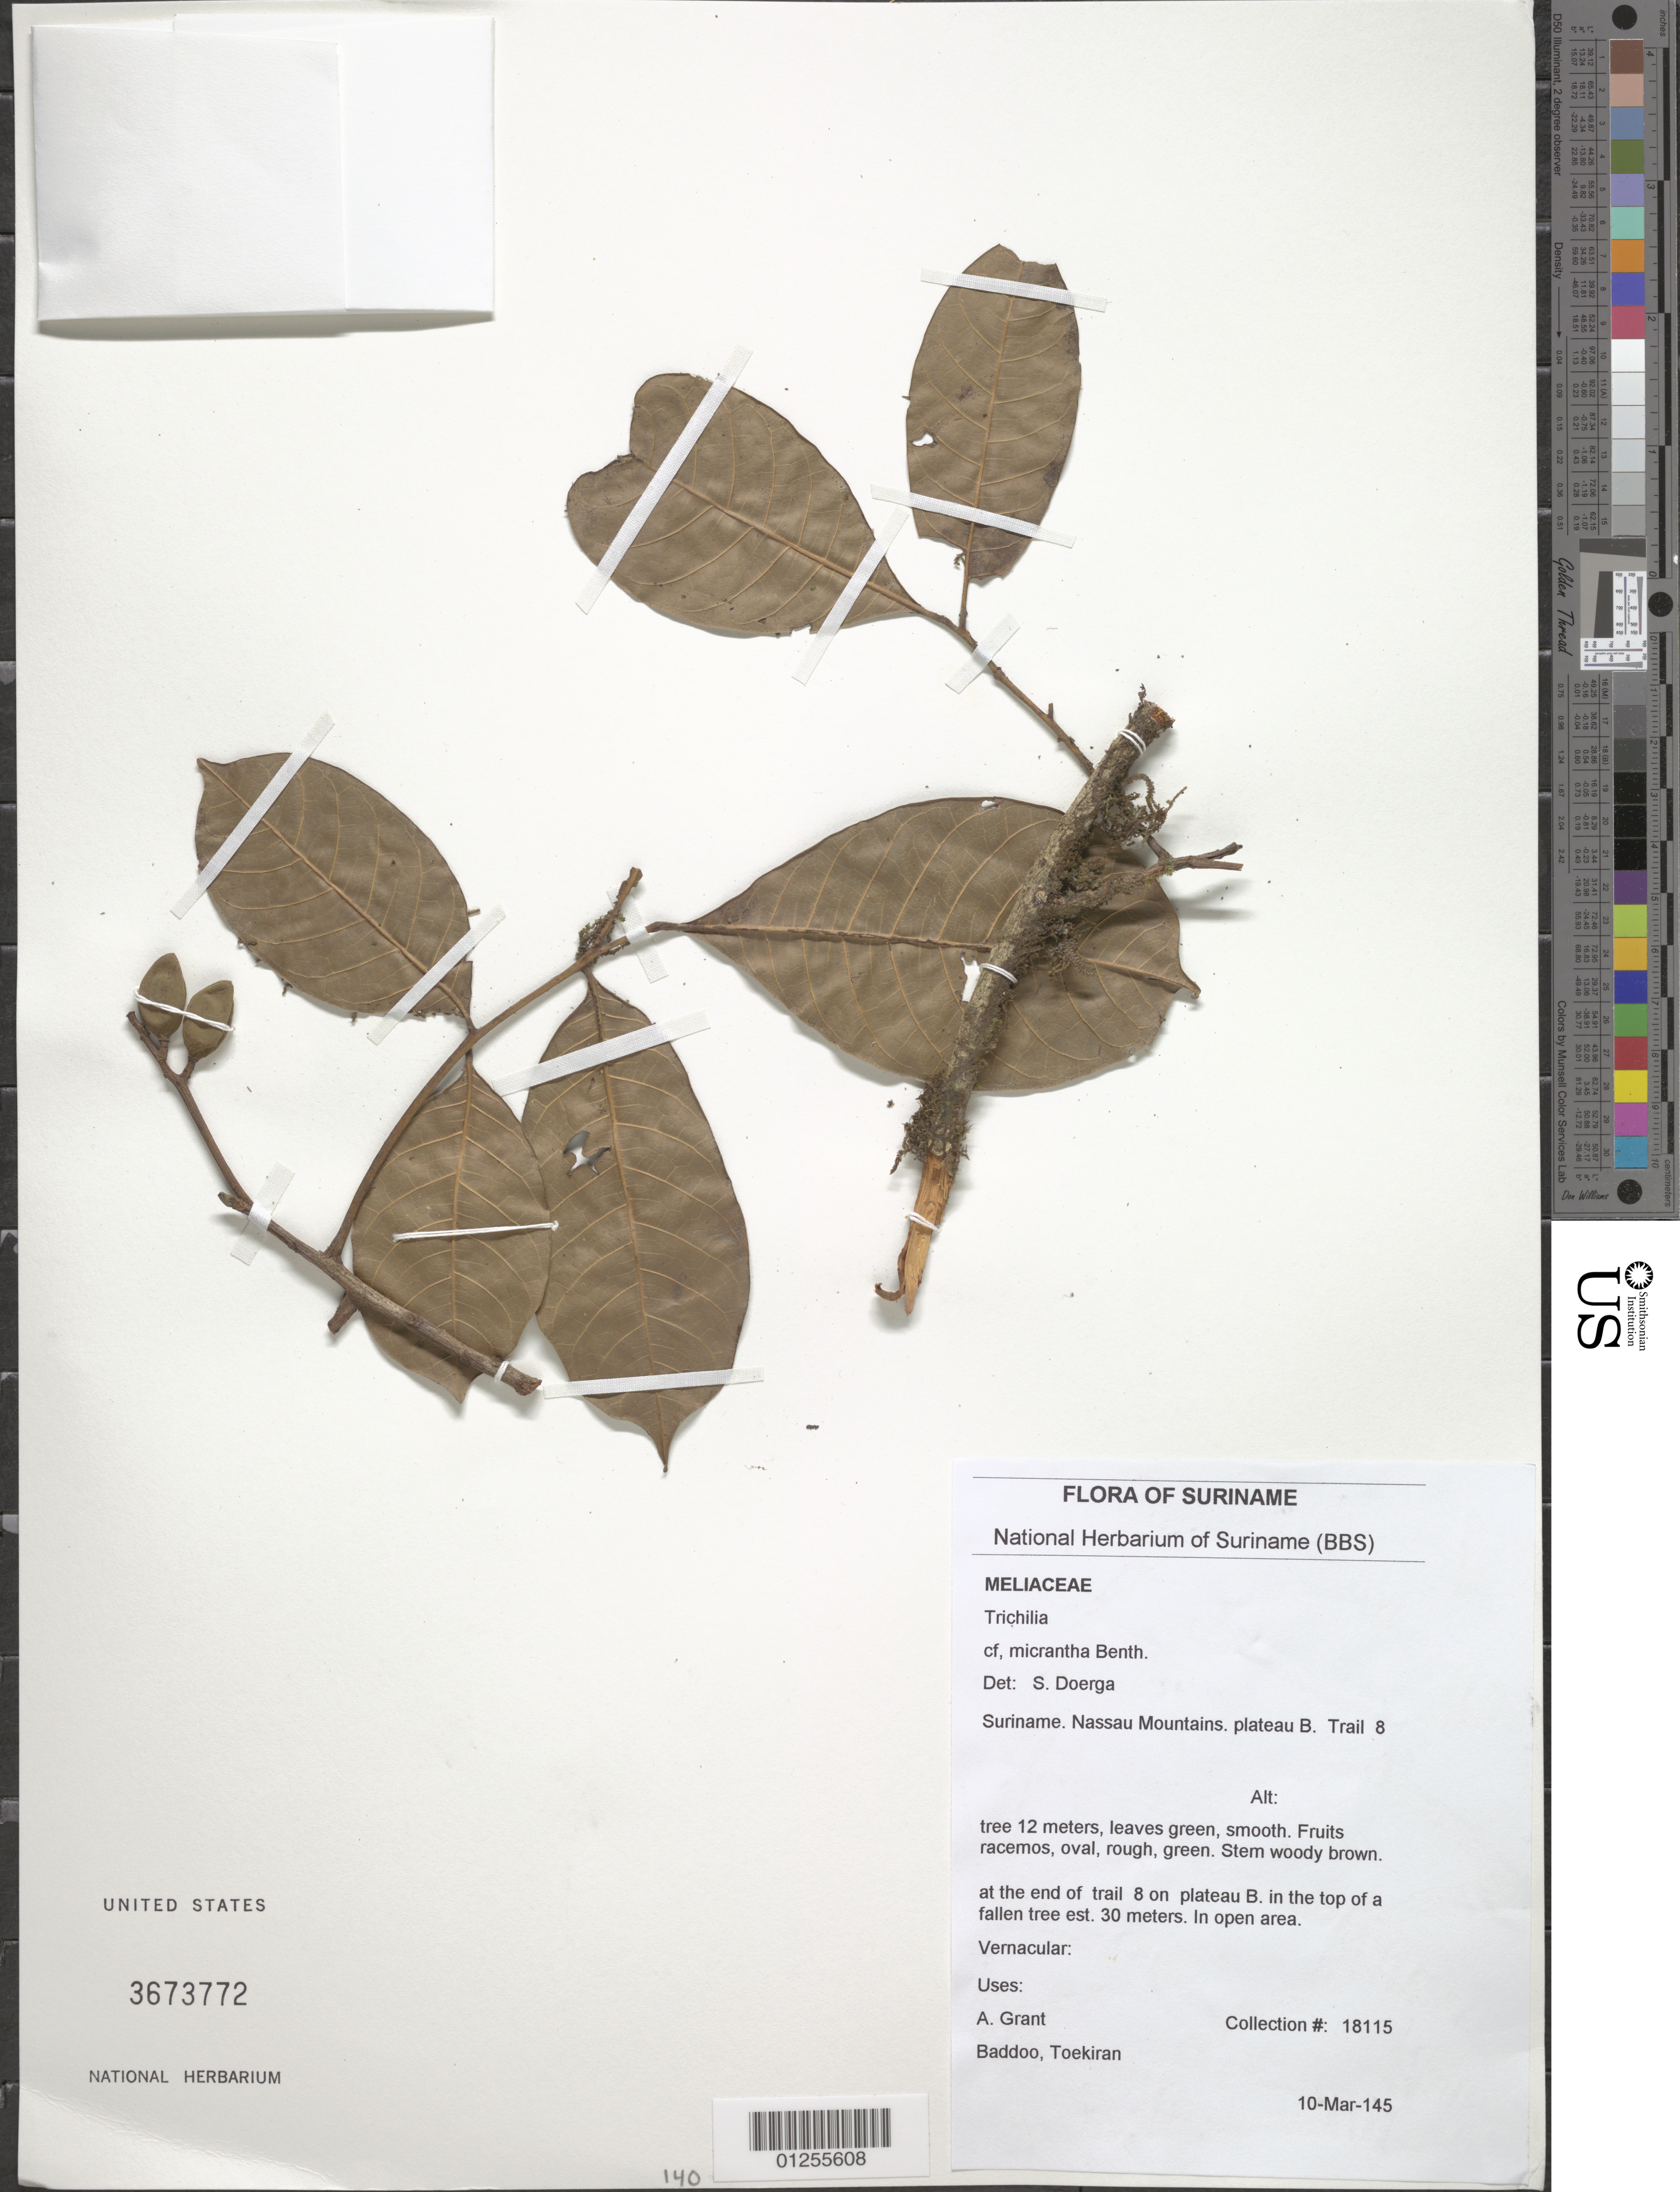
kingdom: Plantae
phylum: Tracheophyta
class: Magnoliopsida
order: Sapindales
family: Meliaceae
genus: Trichilia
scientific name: Trichilia micrantha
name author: Benth.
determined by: Doerga, S.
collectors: A. Grant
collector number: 18115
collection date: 2010-03-15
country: Suriname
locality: Nassau Moutnains, plateau B, Trail 8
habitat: Open area. In the top of a fallen tree est. 30 meters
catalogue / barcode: US 3673772